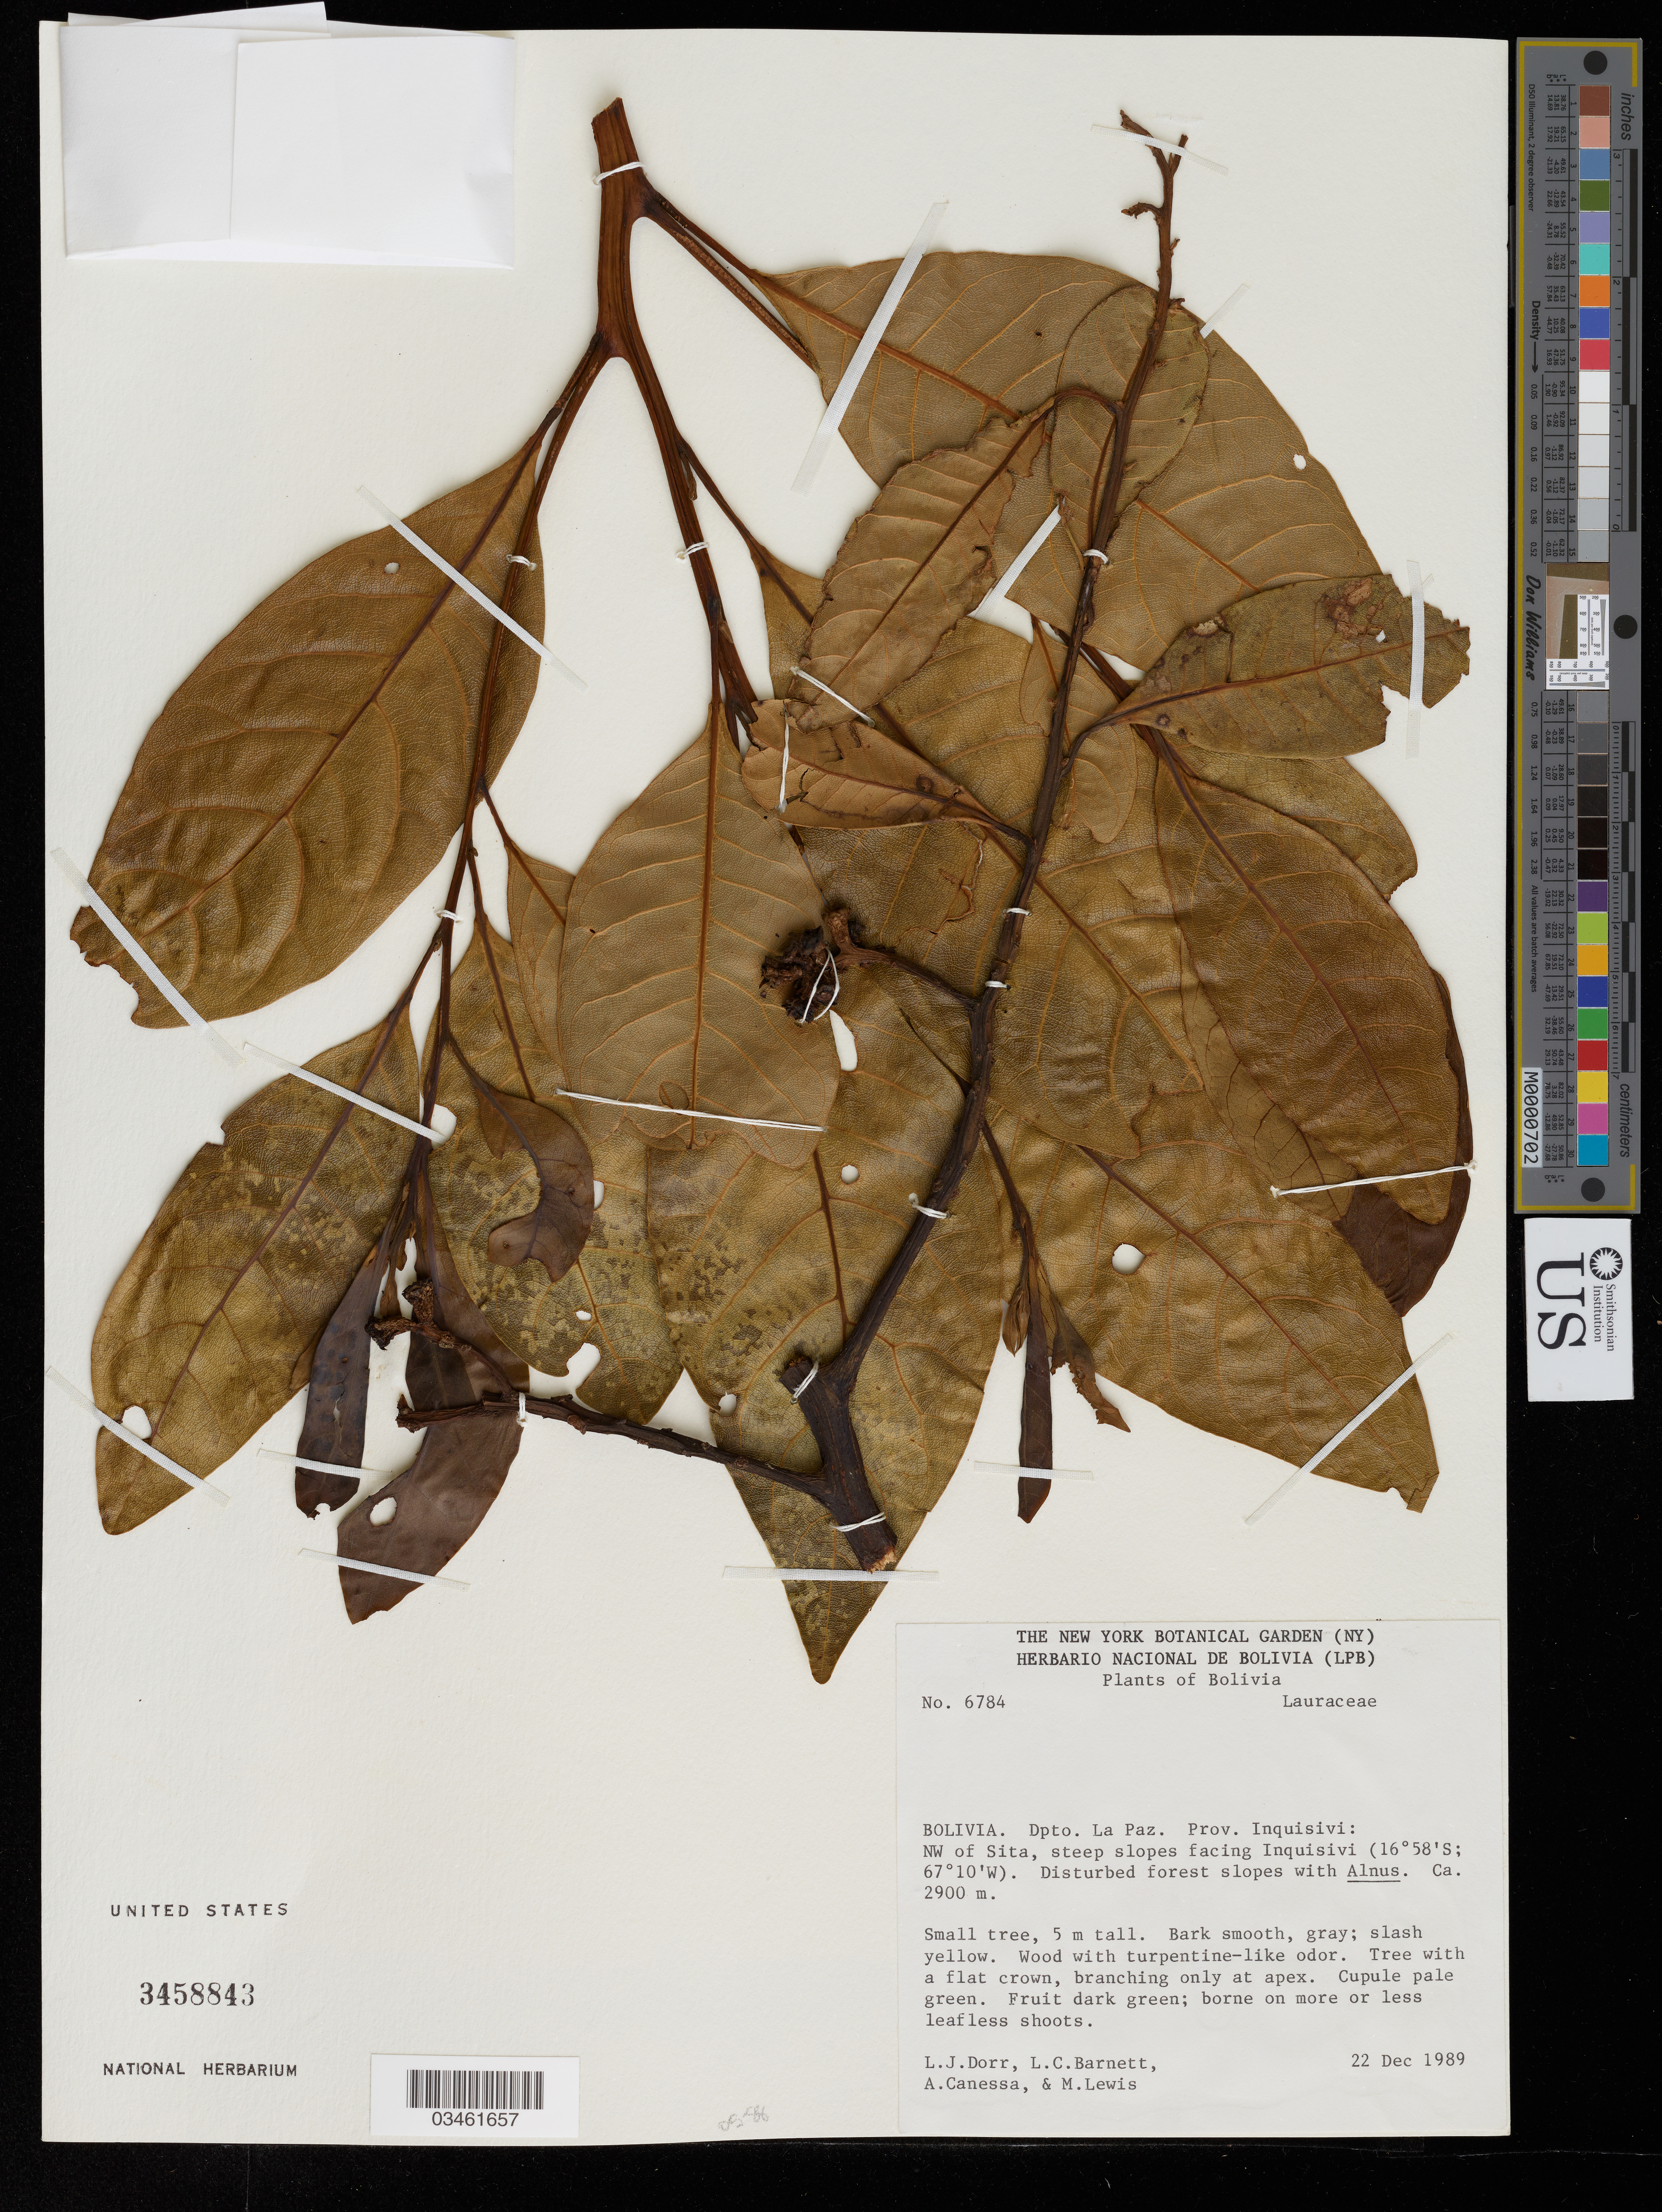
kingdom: Plantae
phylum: Tracheophyta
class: Magnoliopsida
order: Laurales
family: Lauraceae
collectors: L. J. Dorr, L. C. Barnett, A. Canessa & M. Lewis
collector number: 6784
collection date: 1989-12-22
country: Bolivia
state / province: La Paz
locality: Dpto. La Paz. Prov. Inquisivi: NW of Sita, steep slopes facing Inquisivi.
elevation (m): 2900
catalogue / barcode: US 3458843